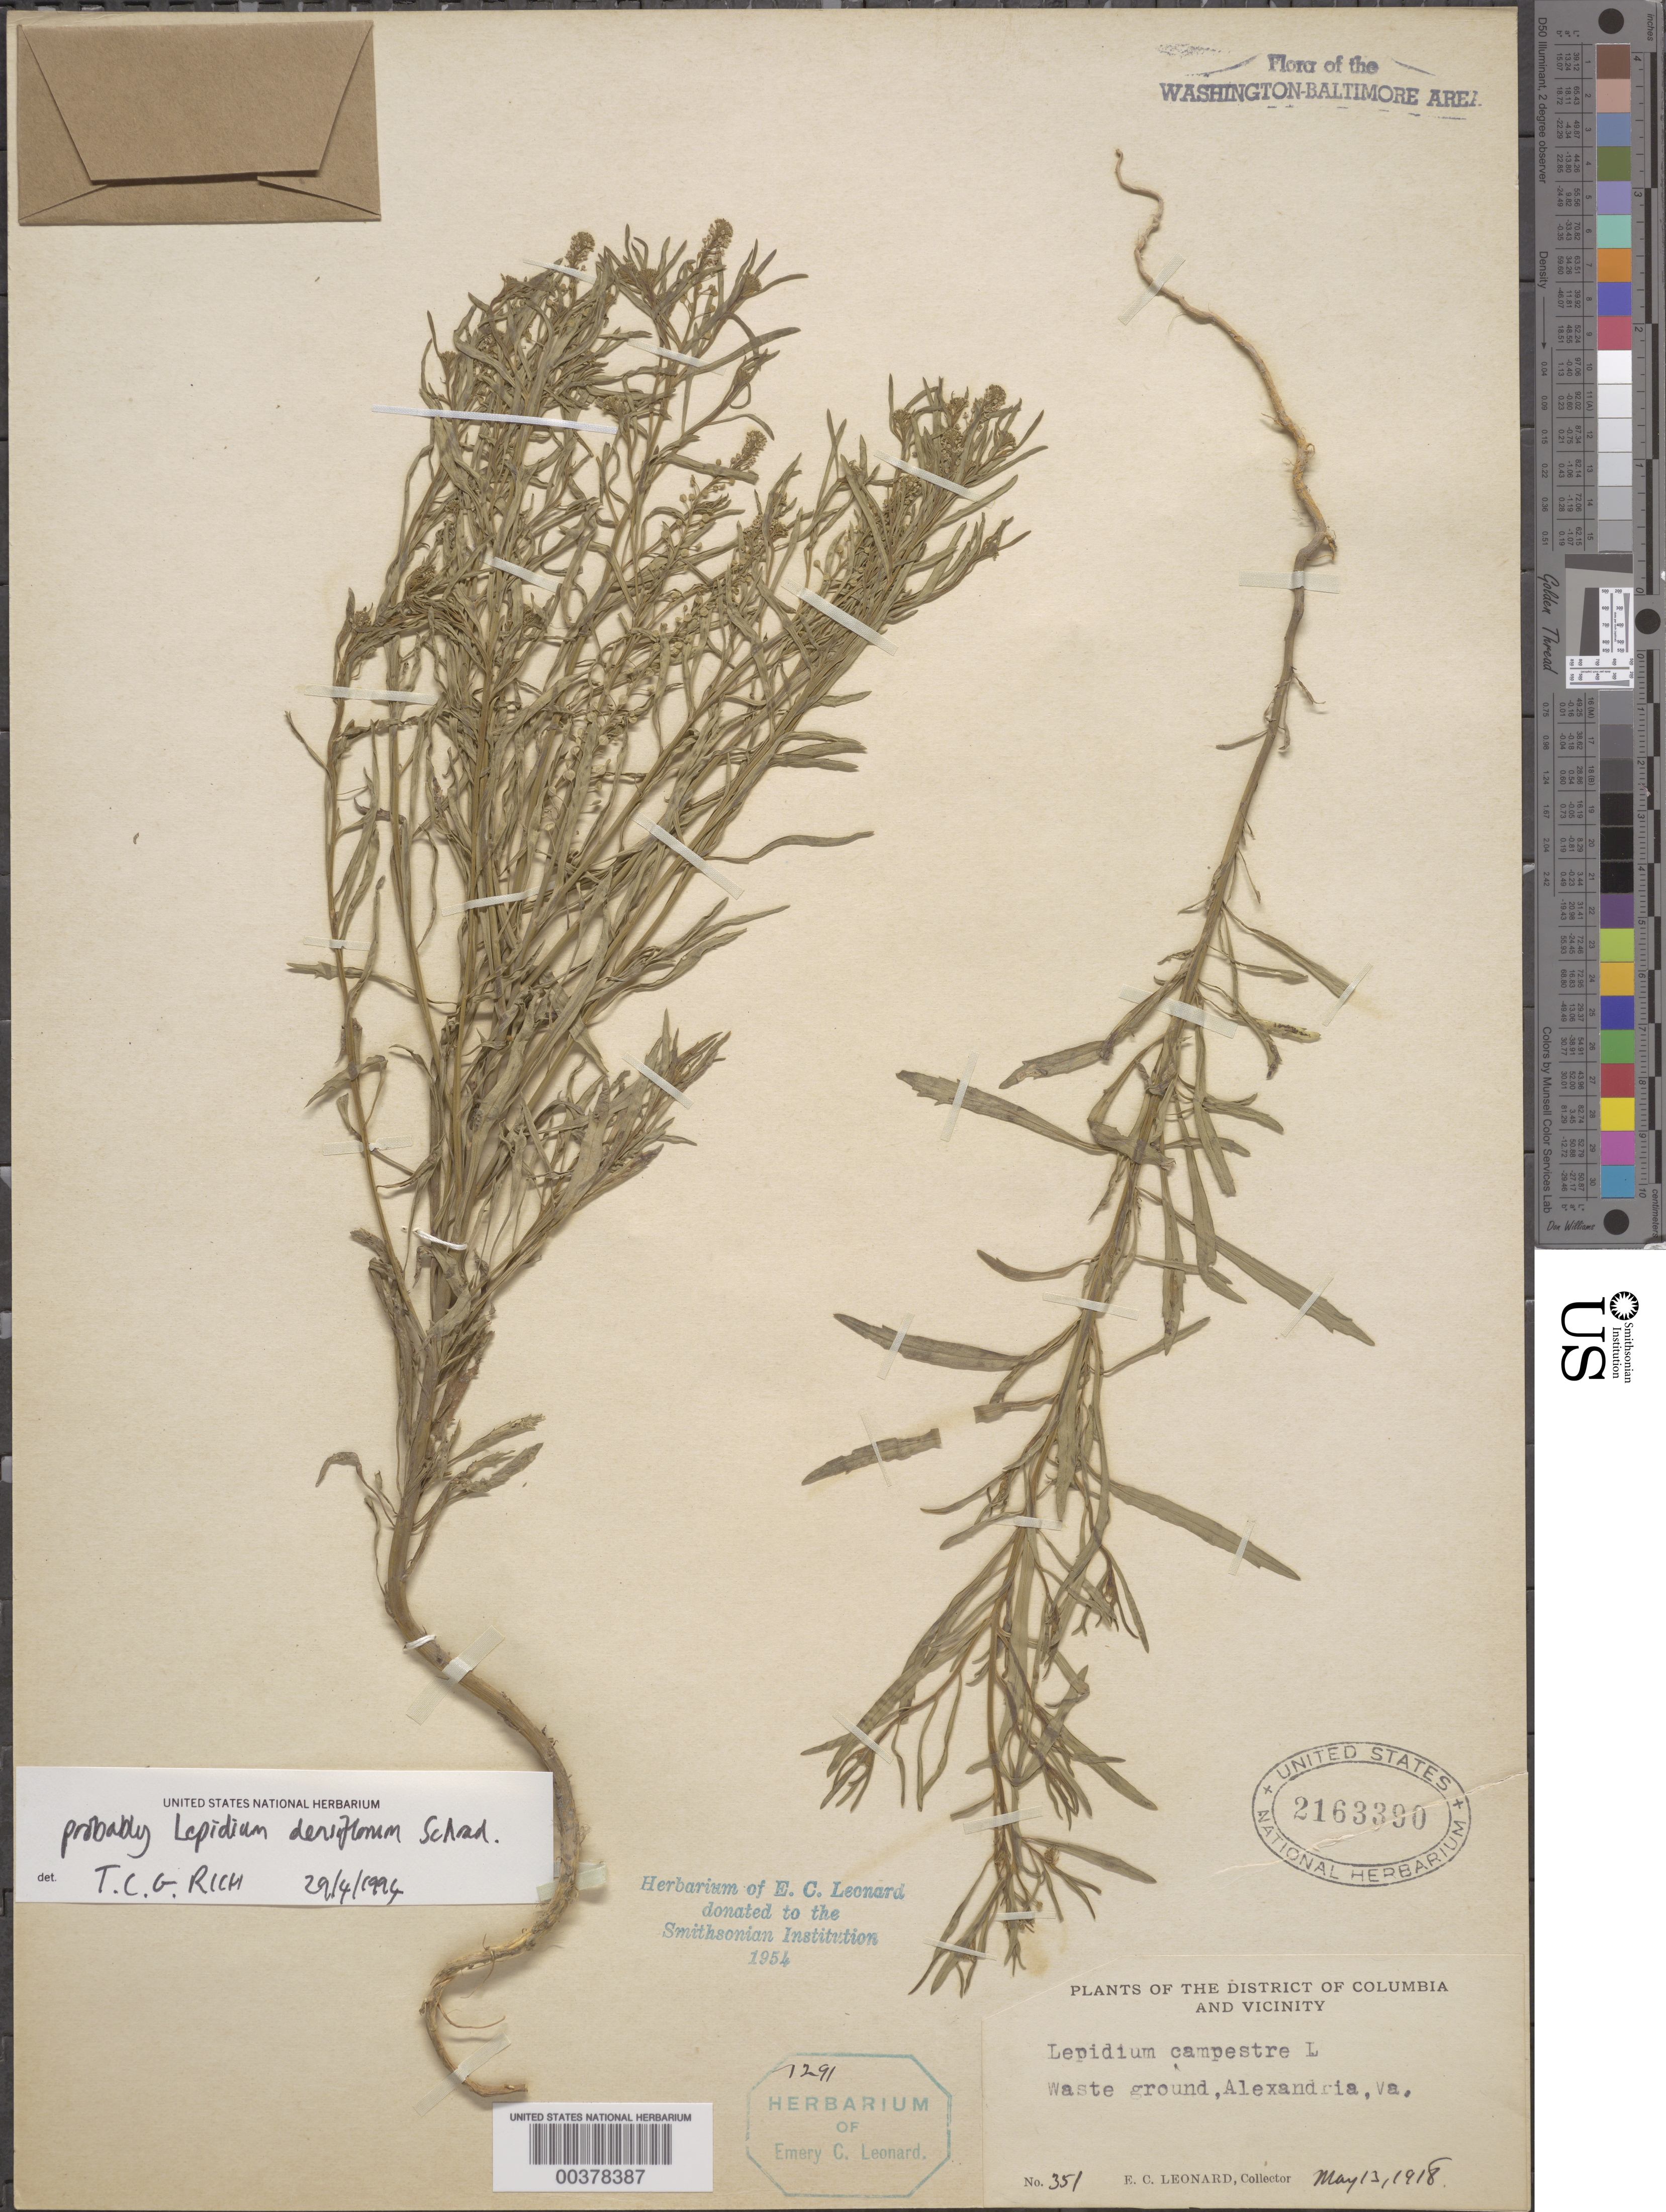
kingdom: Plantae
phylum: Tracheophyta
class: Magnoliopsida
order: Brassicales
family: Brassicaceae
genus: Lepidium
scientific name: Lepidium densiflorum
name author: Schrad.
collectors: E. C. Leonard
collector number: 351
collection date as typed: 13 May 1918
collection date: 1918-05-13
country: United States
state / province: Virginia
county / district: City of Alexandria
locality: Alexandria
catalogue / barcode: US 2163390